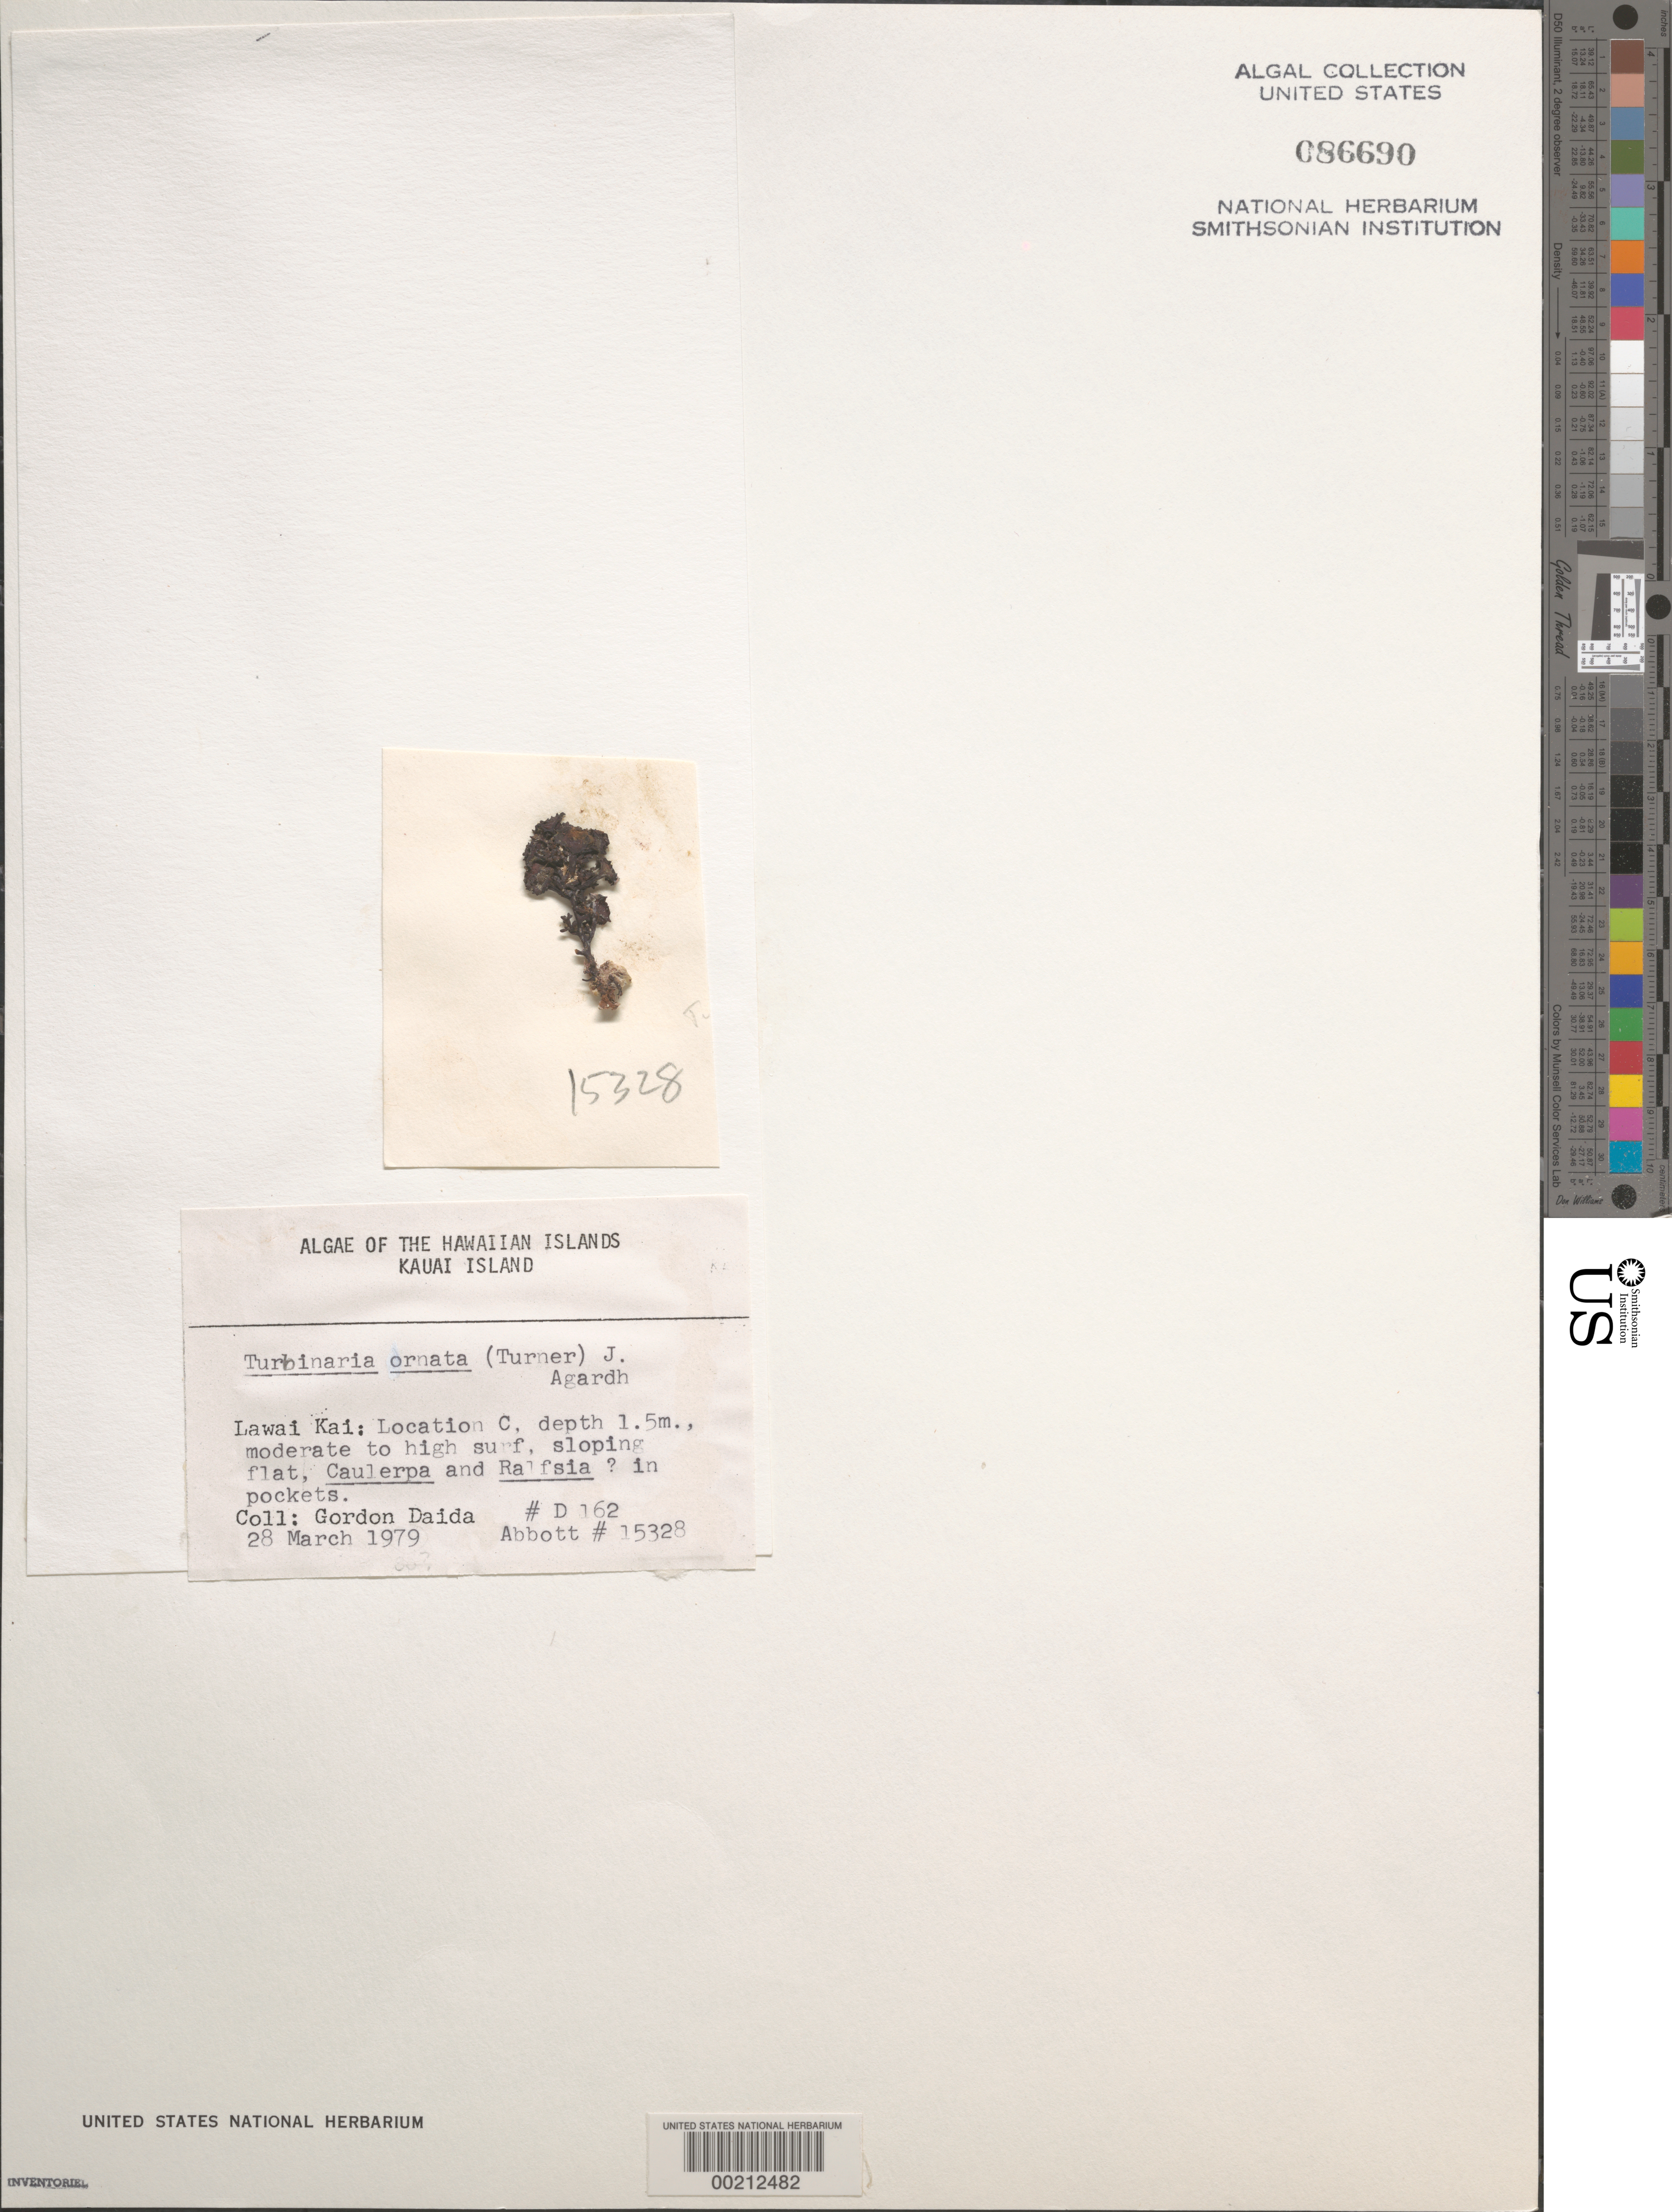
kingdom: Chromista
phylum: Ochrophyta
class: Phaeophyceae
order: Fucales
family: Sargassaceae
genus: Turbinaria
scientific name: Turbinaria ornata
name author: (Turner) J. Agardh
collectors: G. Daida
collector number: D162 & IAA 15328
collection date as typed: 28 Mar 1979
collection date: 1979-03-28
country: United States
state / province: Hawaii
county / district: Kauai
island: Kaua'i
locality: Lawai Kai, Location C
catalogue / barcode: US 86690